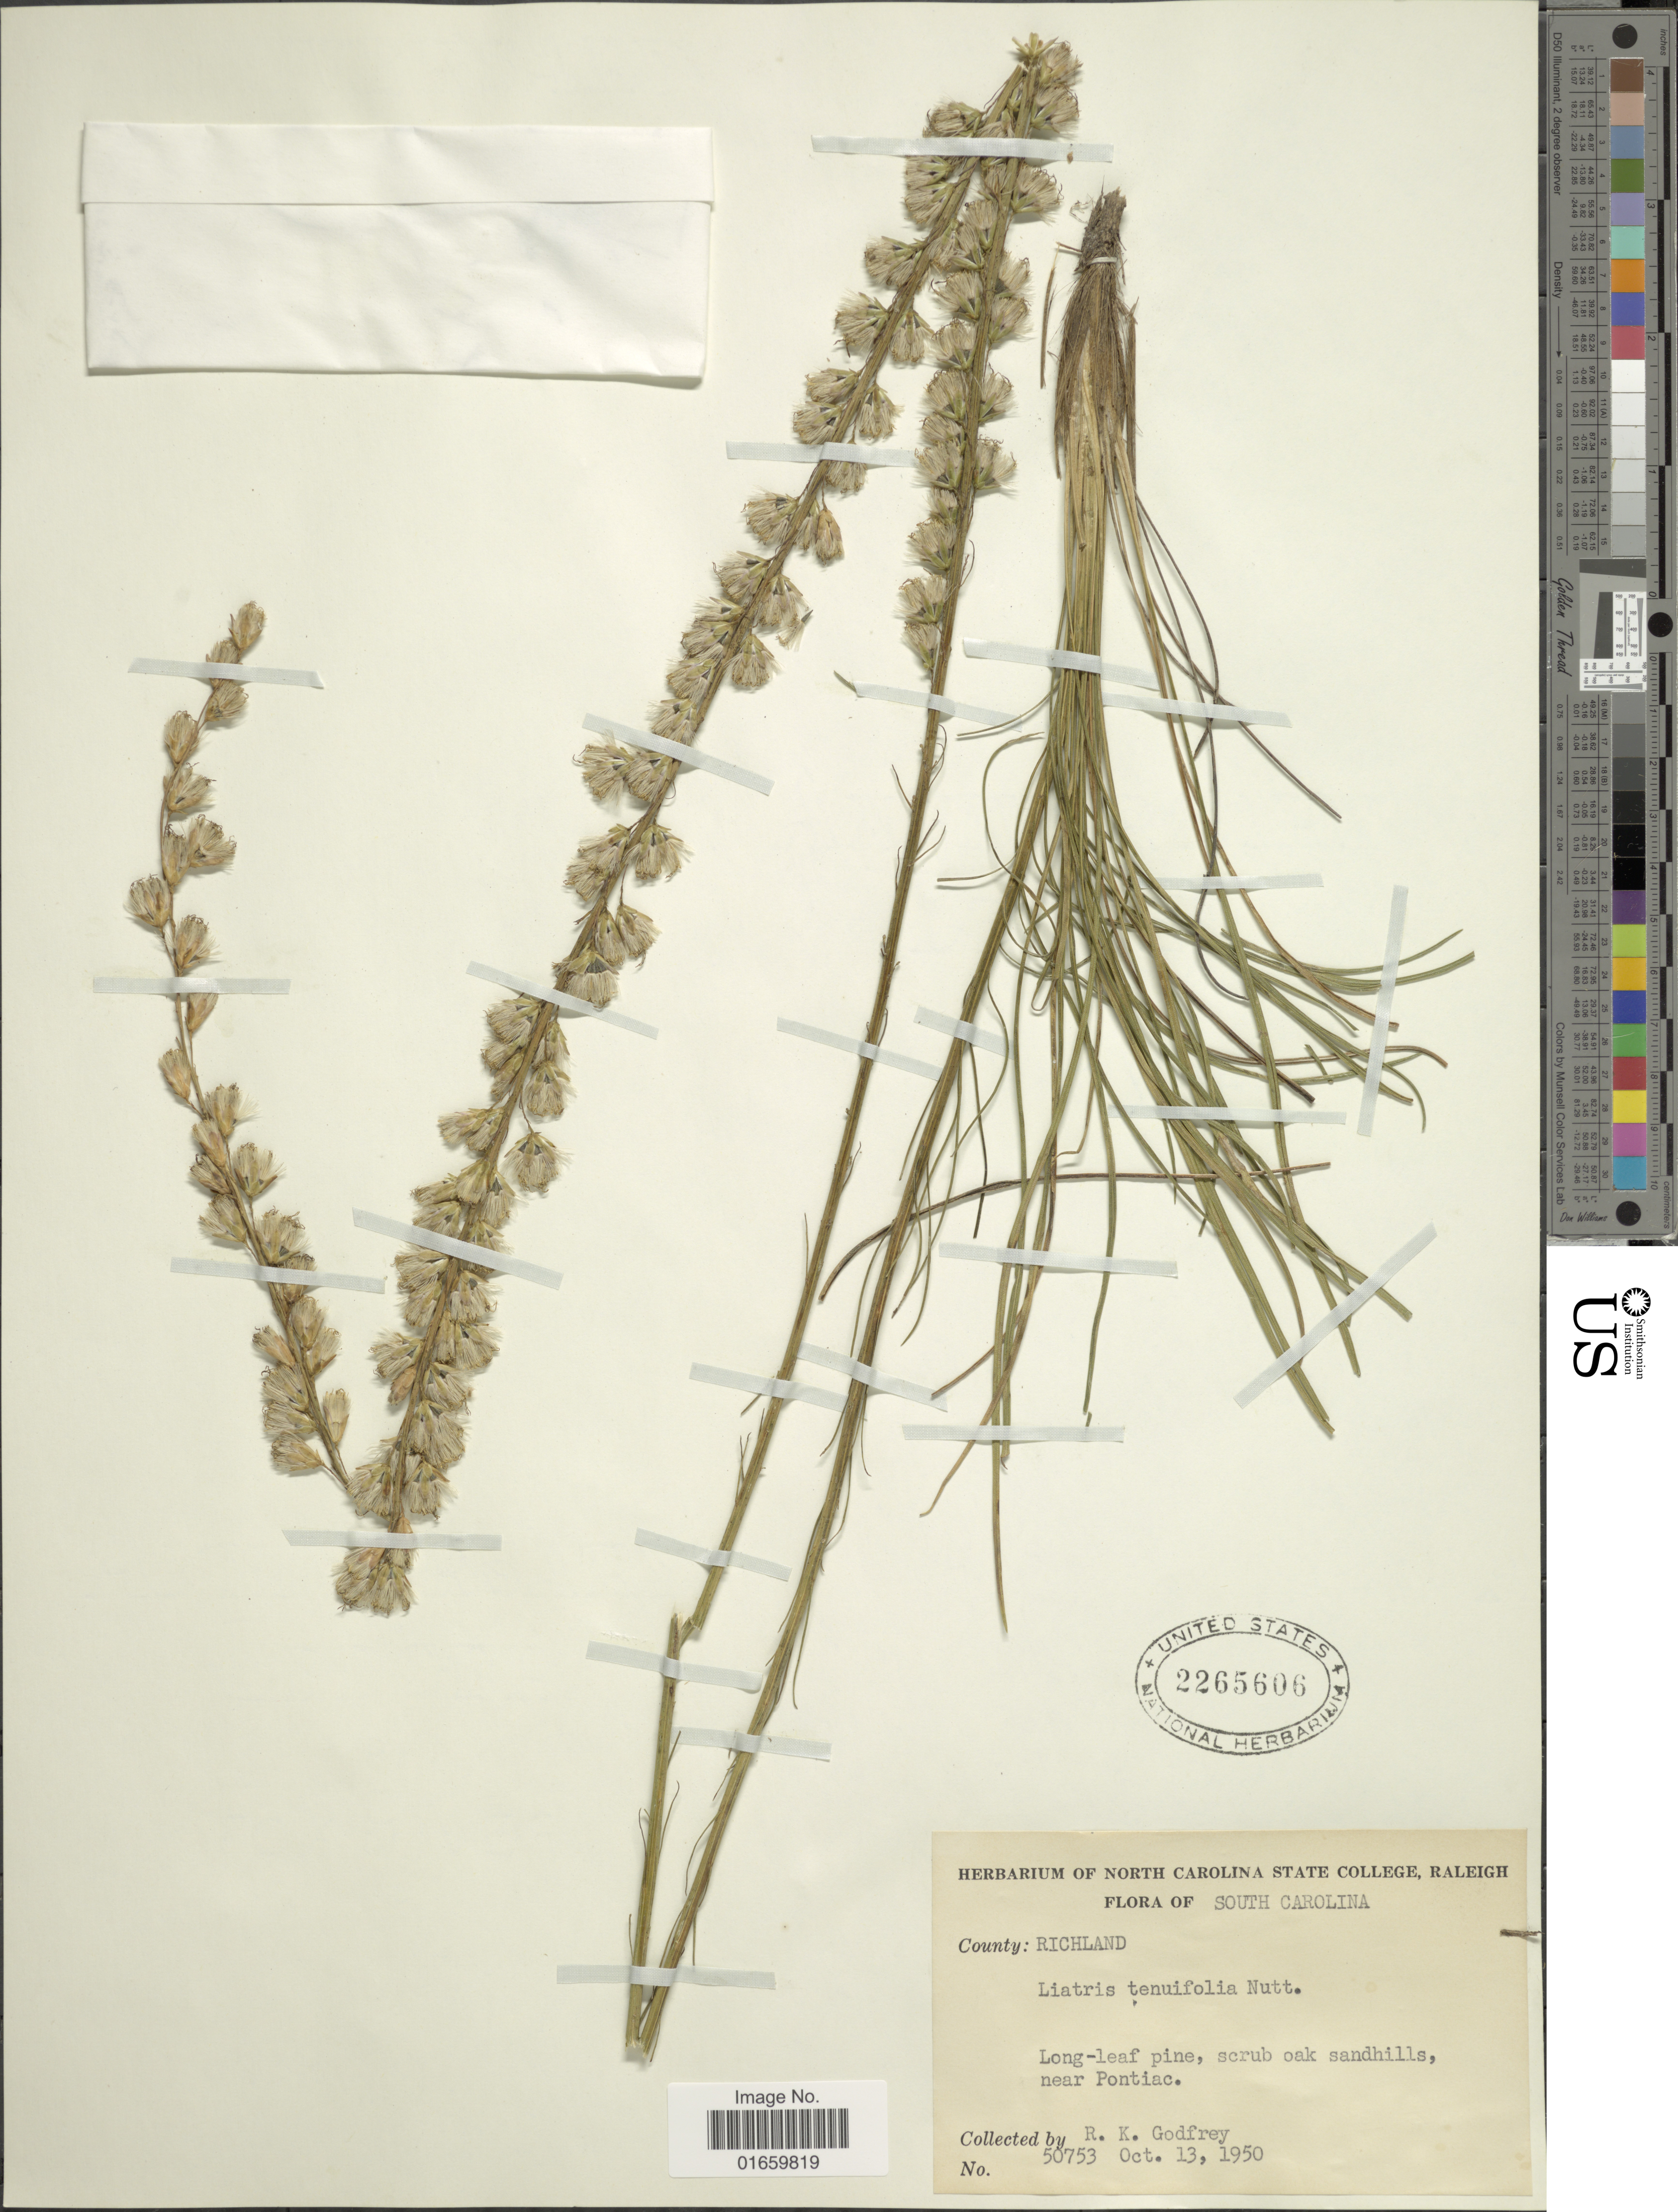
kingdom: Plantae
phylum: Tracheophyta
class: Magnoliopsida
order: Asterales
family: Asteraceae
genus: Liatris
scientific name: Liatris tenuifolia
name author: Nutt.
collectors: R. K. Godfrey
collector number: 50753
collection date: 1950-10-13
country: United States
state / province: South Carolina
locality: Near Pontiac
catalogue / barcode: US 2265606